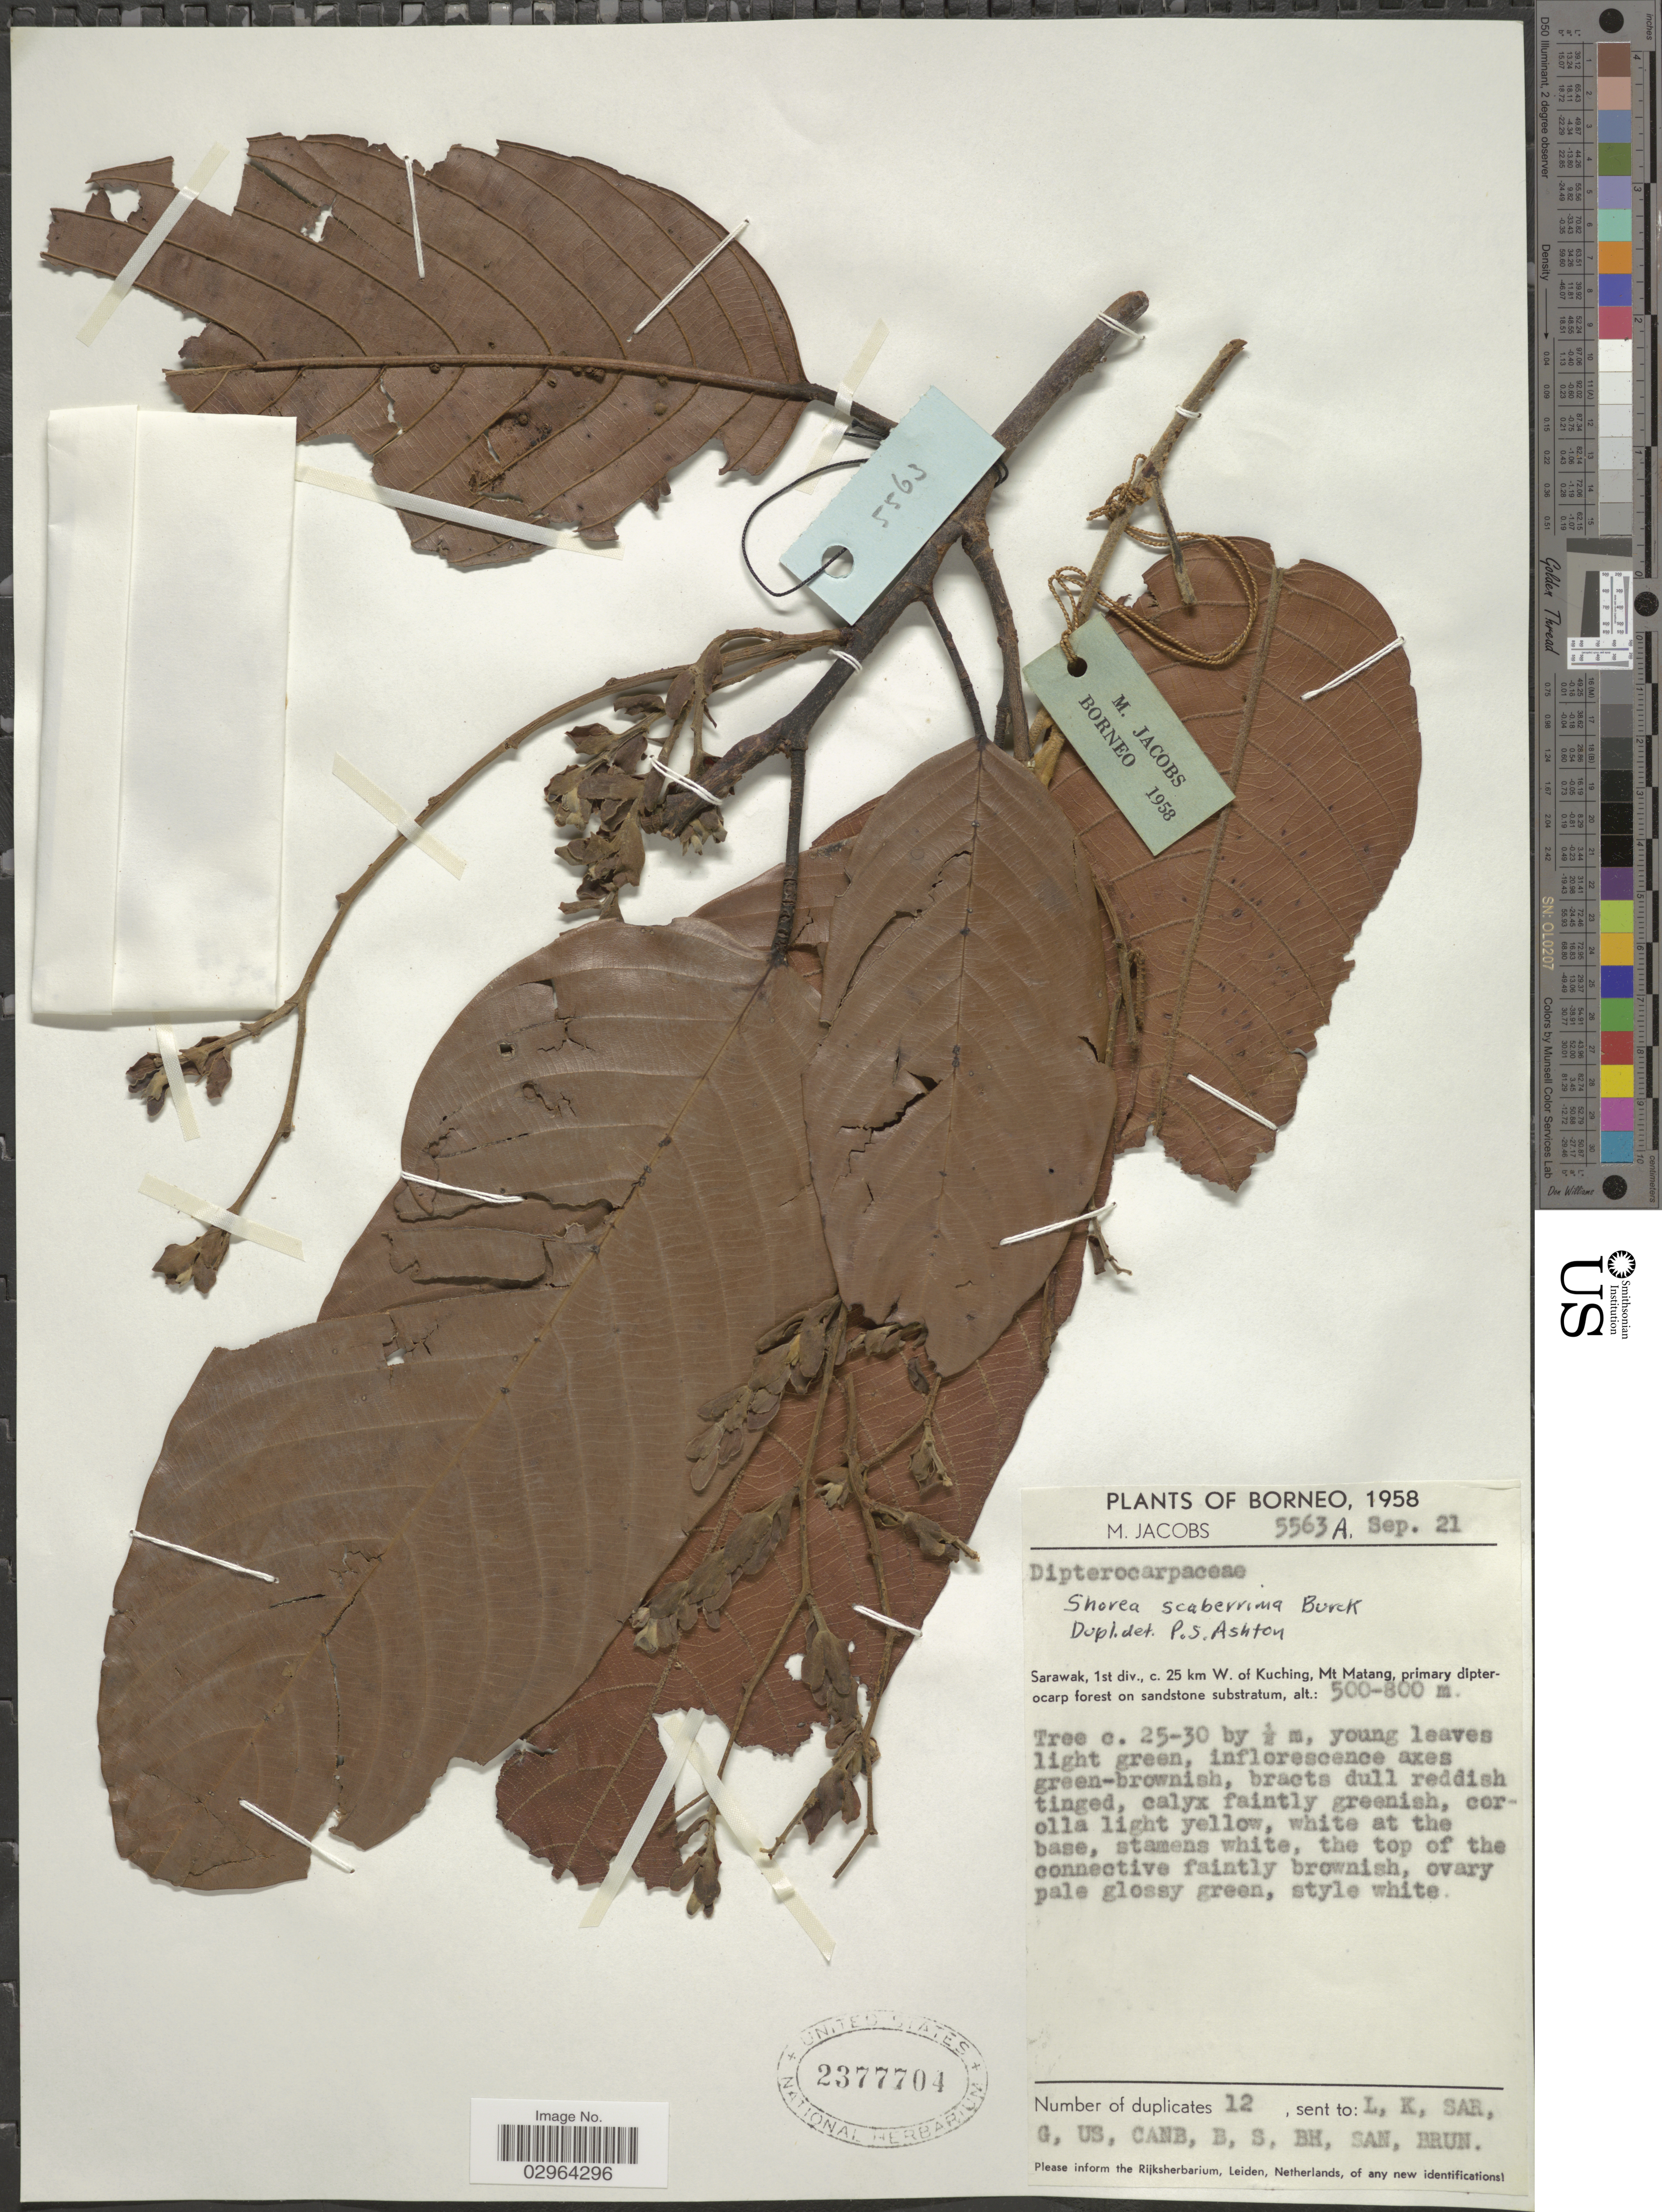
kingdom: Plantae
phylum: Tracheophyta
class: Magnoliopsida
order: Malvales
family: Dipterocarpaceae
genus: Rubroshorea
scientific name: Rubroshorea scaberrima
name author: (Burck) P.S. Ashton & J. Heck.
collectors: M. Jacobs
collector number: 5563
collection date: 1958-09-21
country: Malaysia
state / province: Sarawak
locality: Borneo. 1st div., c. 25 km W. of Kuching, Mt Malang.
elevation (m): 500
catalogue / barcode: US 2377704